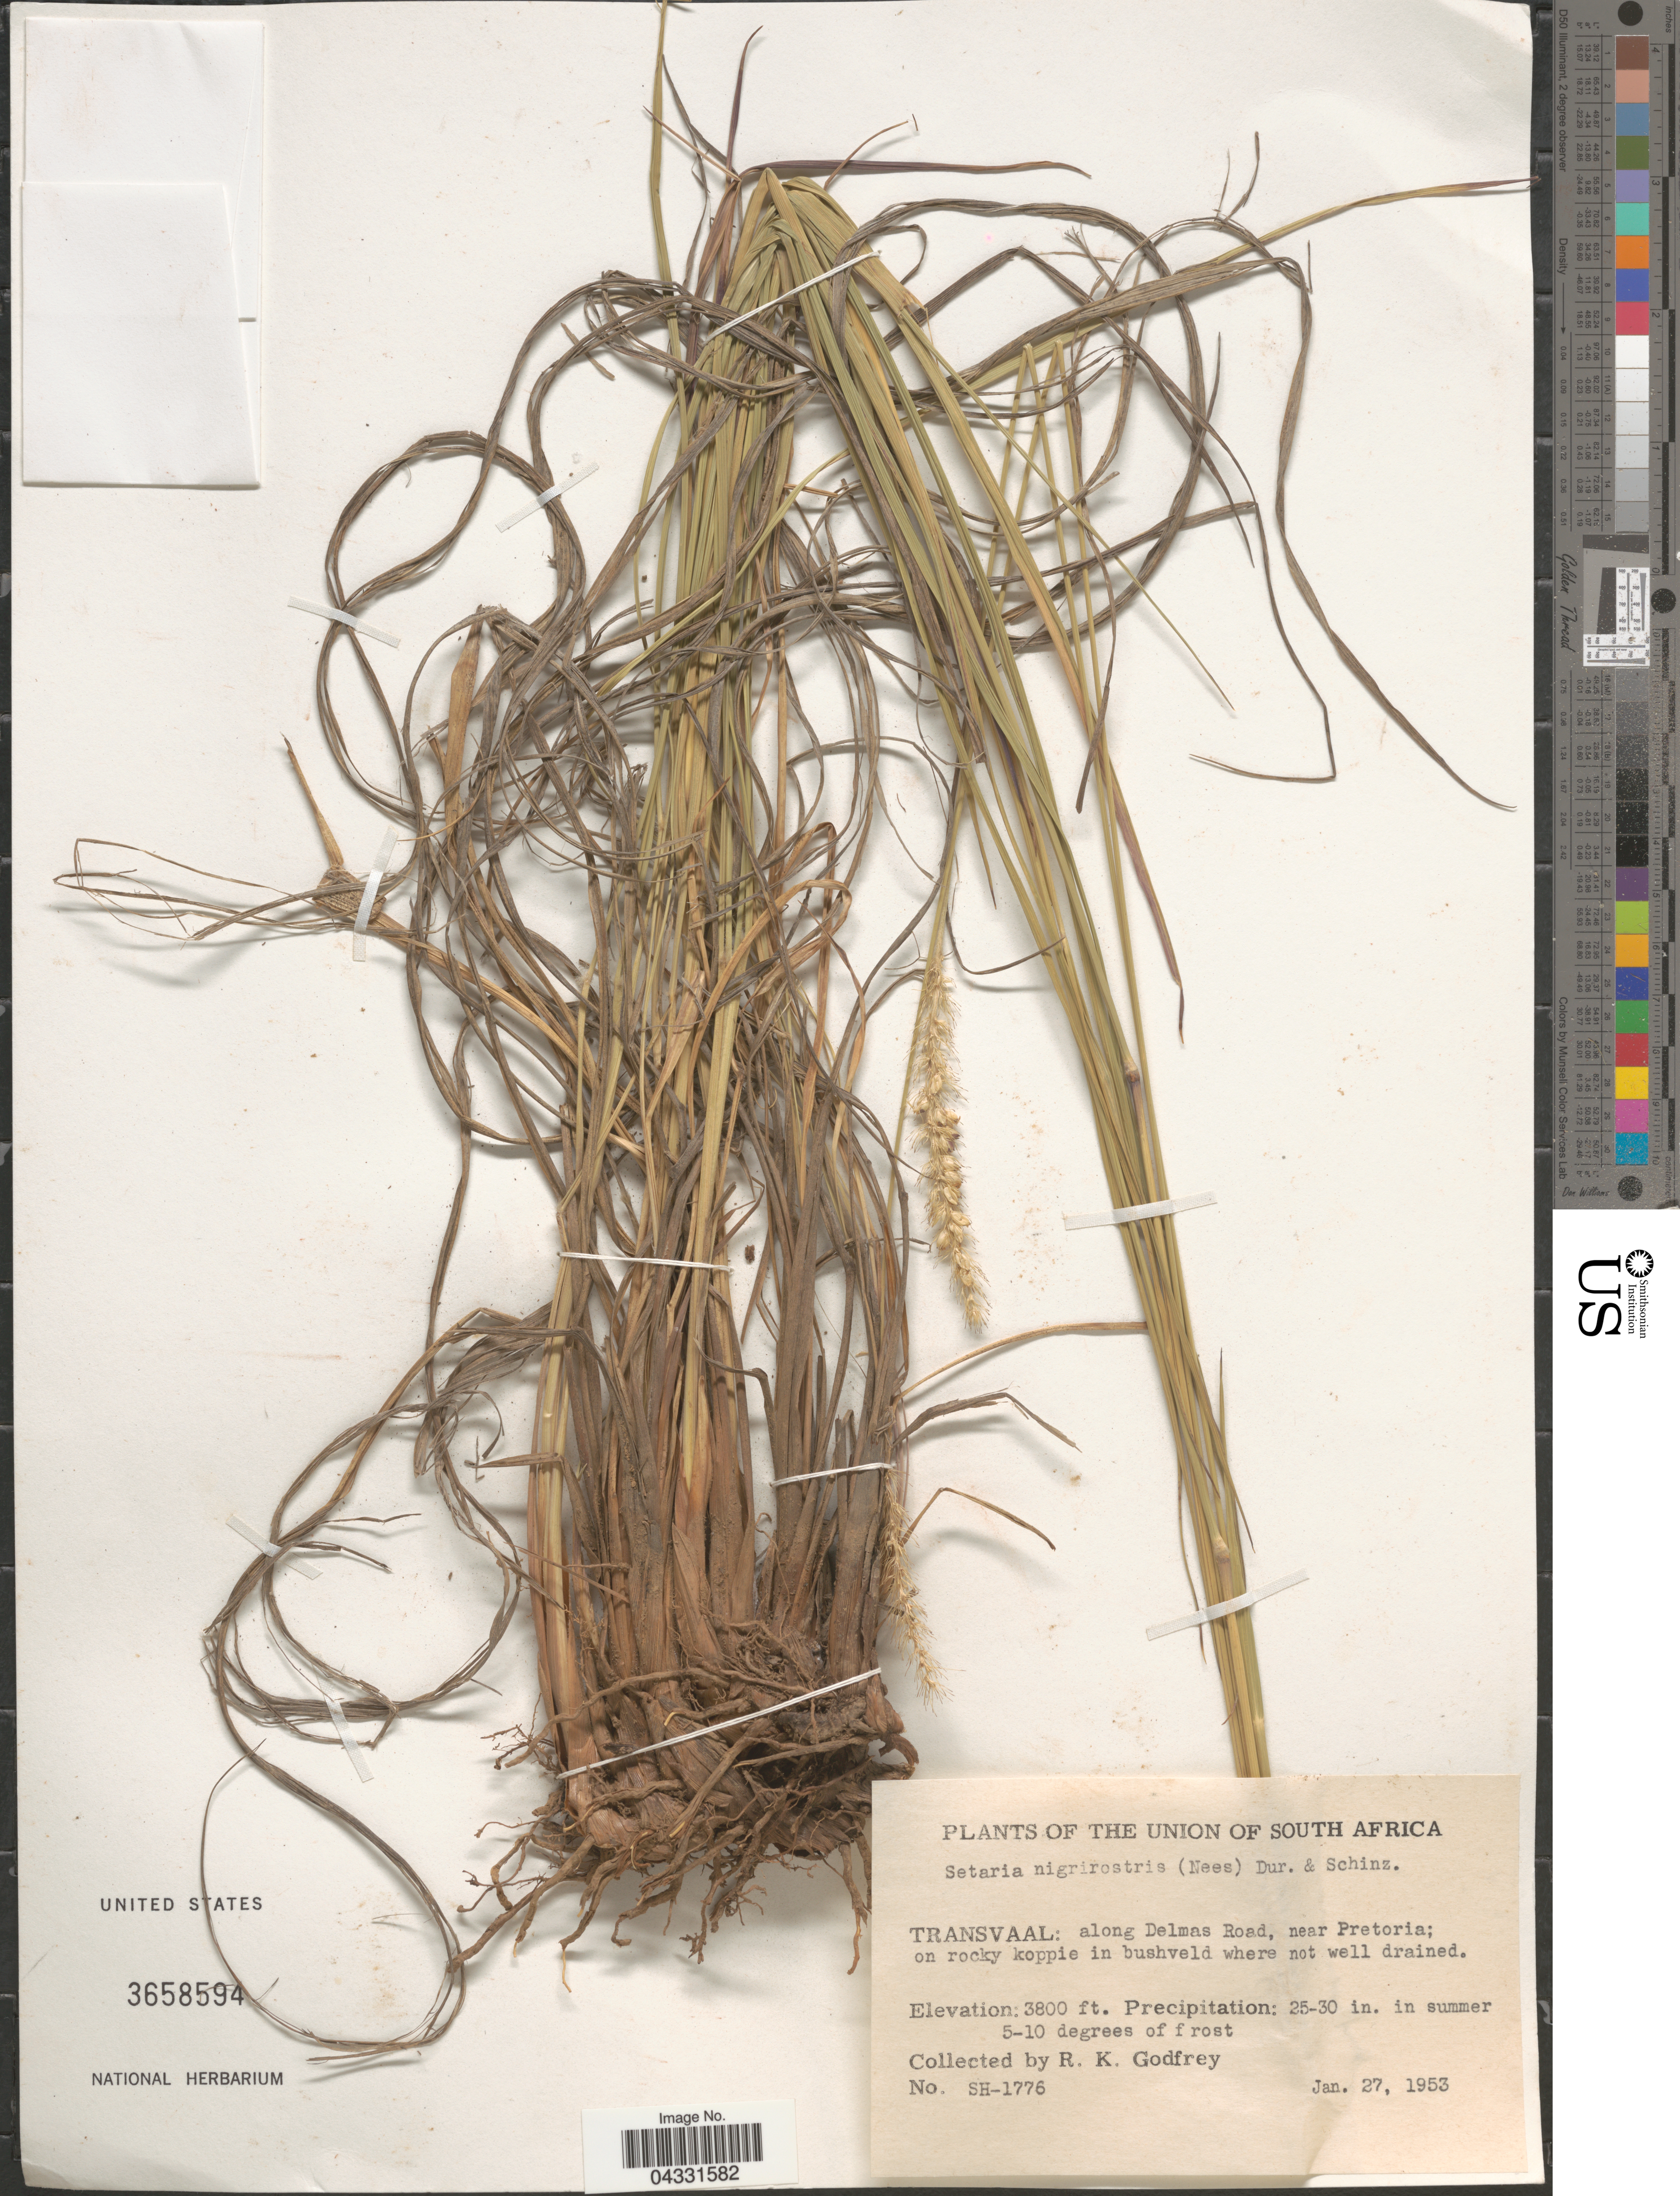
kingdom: Plantae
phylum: Tracheophyta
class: Liliopsida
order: Poales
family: Poaceae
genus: Setaria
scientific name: Setaria nigrirostris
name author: (Nees) Durand & Schinz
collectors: R. K. Godfrey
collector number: SH-1776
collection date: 1953-01-27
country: South Africa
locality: Union of South Africa. Transvaal: along Delmas Road, near Pretoria; on rocky koppie in bushveld where not well drained.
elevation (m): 1158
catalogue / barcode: US 3658594